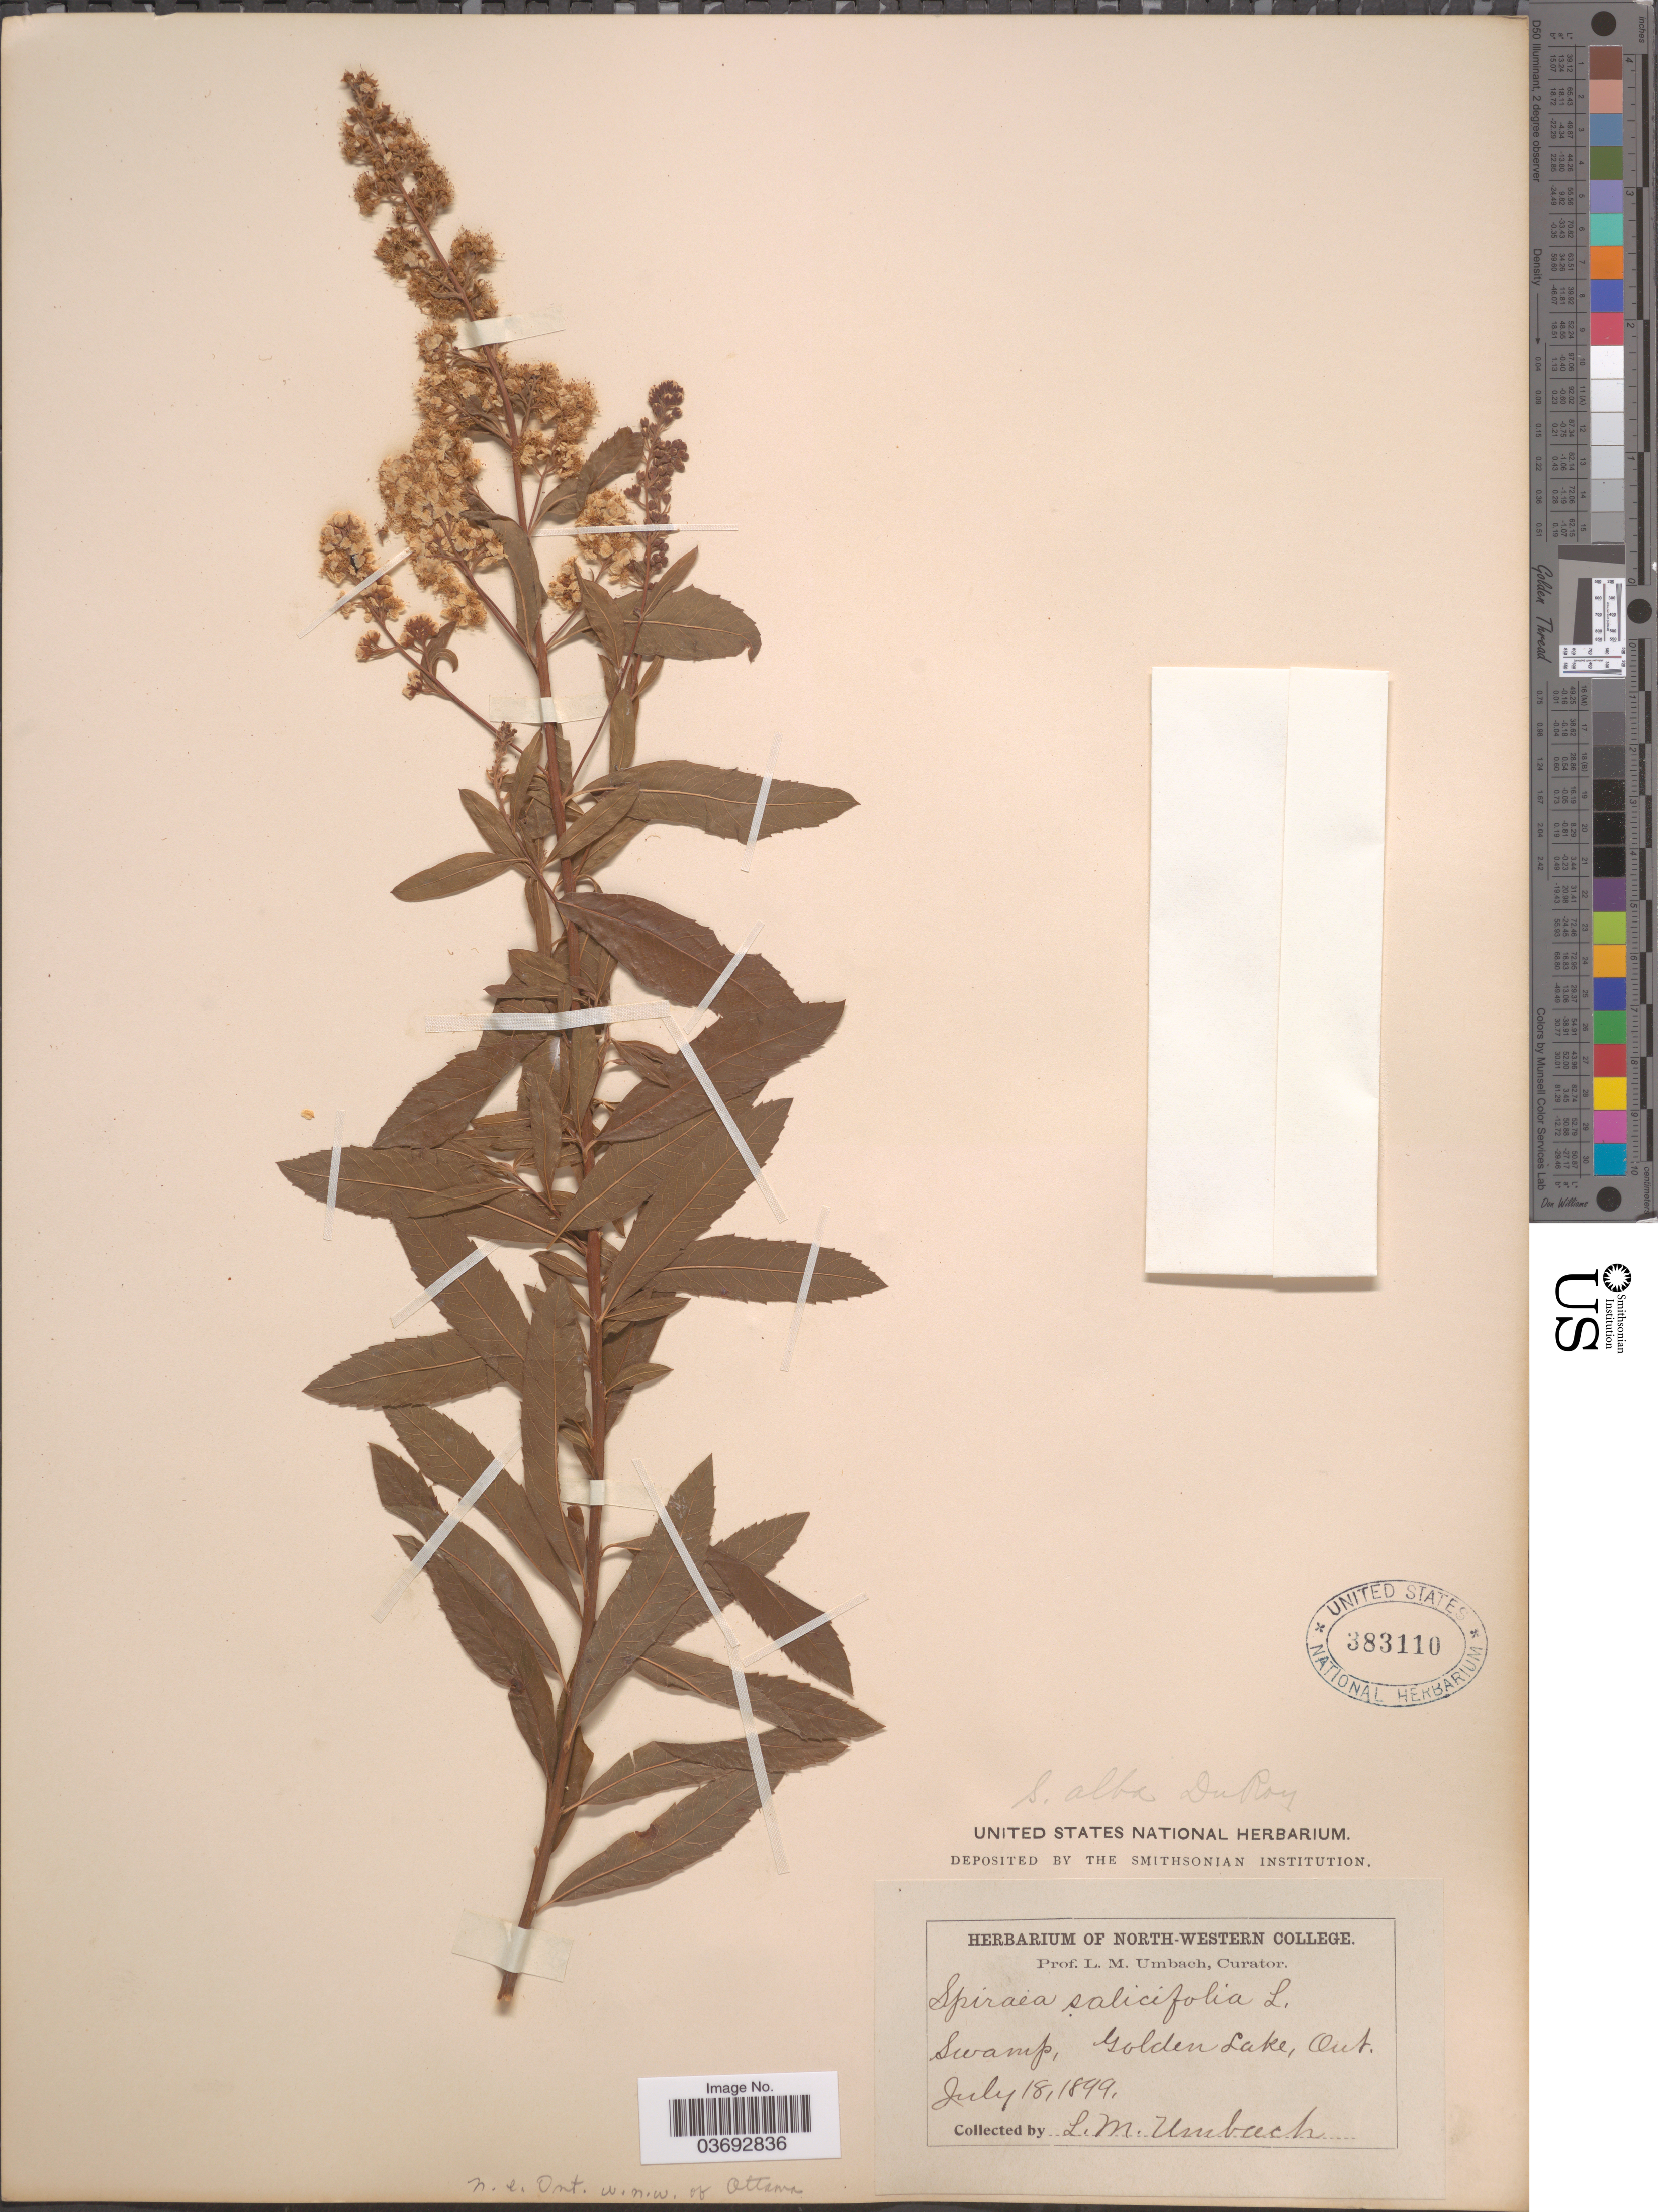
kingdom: Plantae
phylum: Tracheophyta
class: Magnoliopsida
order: Rosales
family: Rosaceae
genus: Spiraea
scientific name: Spiraea salicifolia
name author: L.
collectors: L. M. Umbach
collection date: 1899-07-18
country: Canada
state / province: Ontario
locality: Swamp, Golden Lake. N.E. Ont. W.N.W. of Ottawa.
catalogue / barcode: US 383110